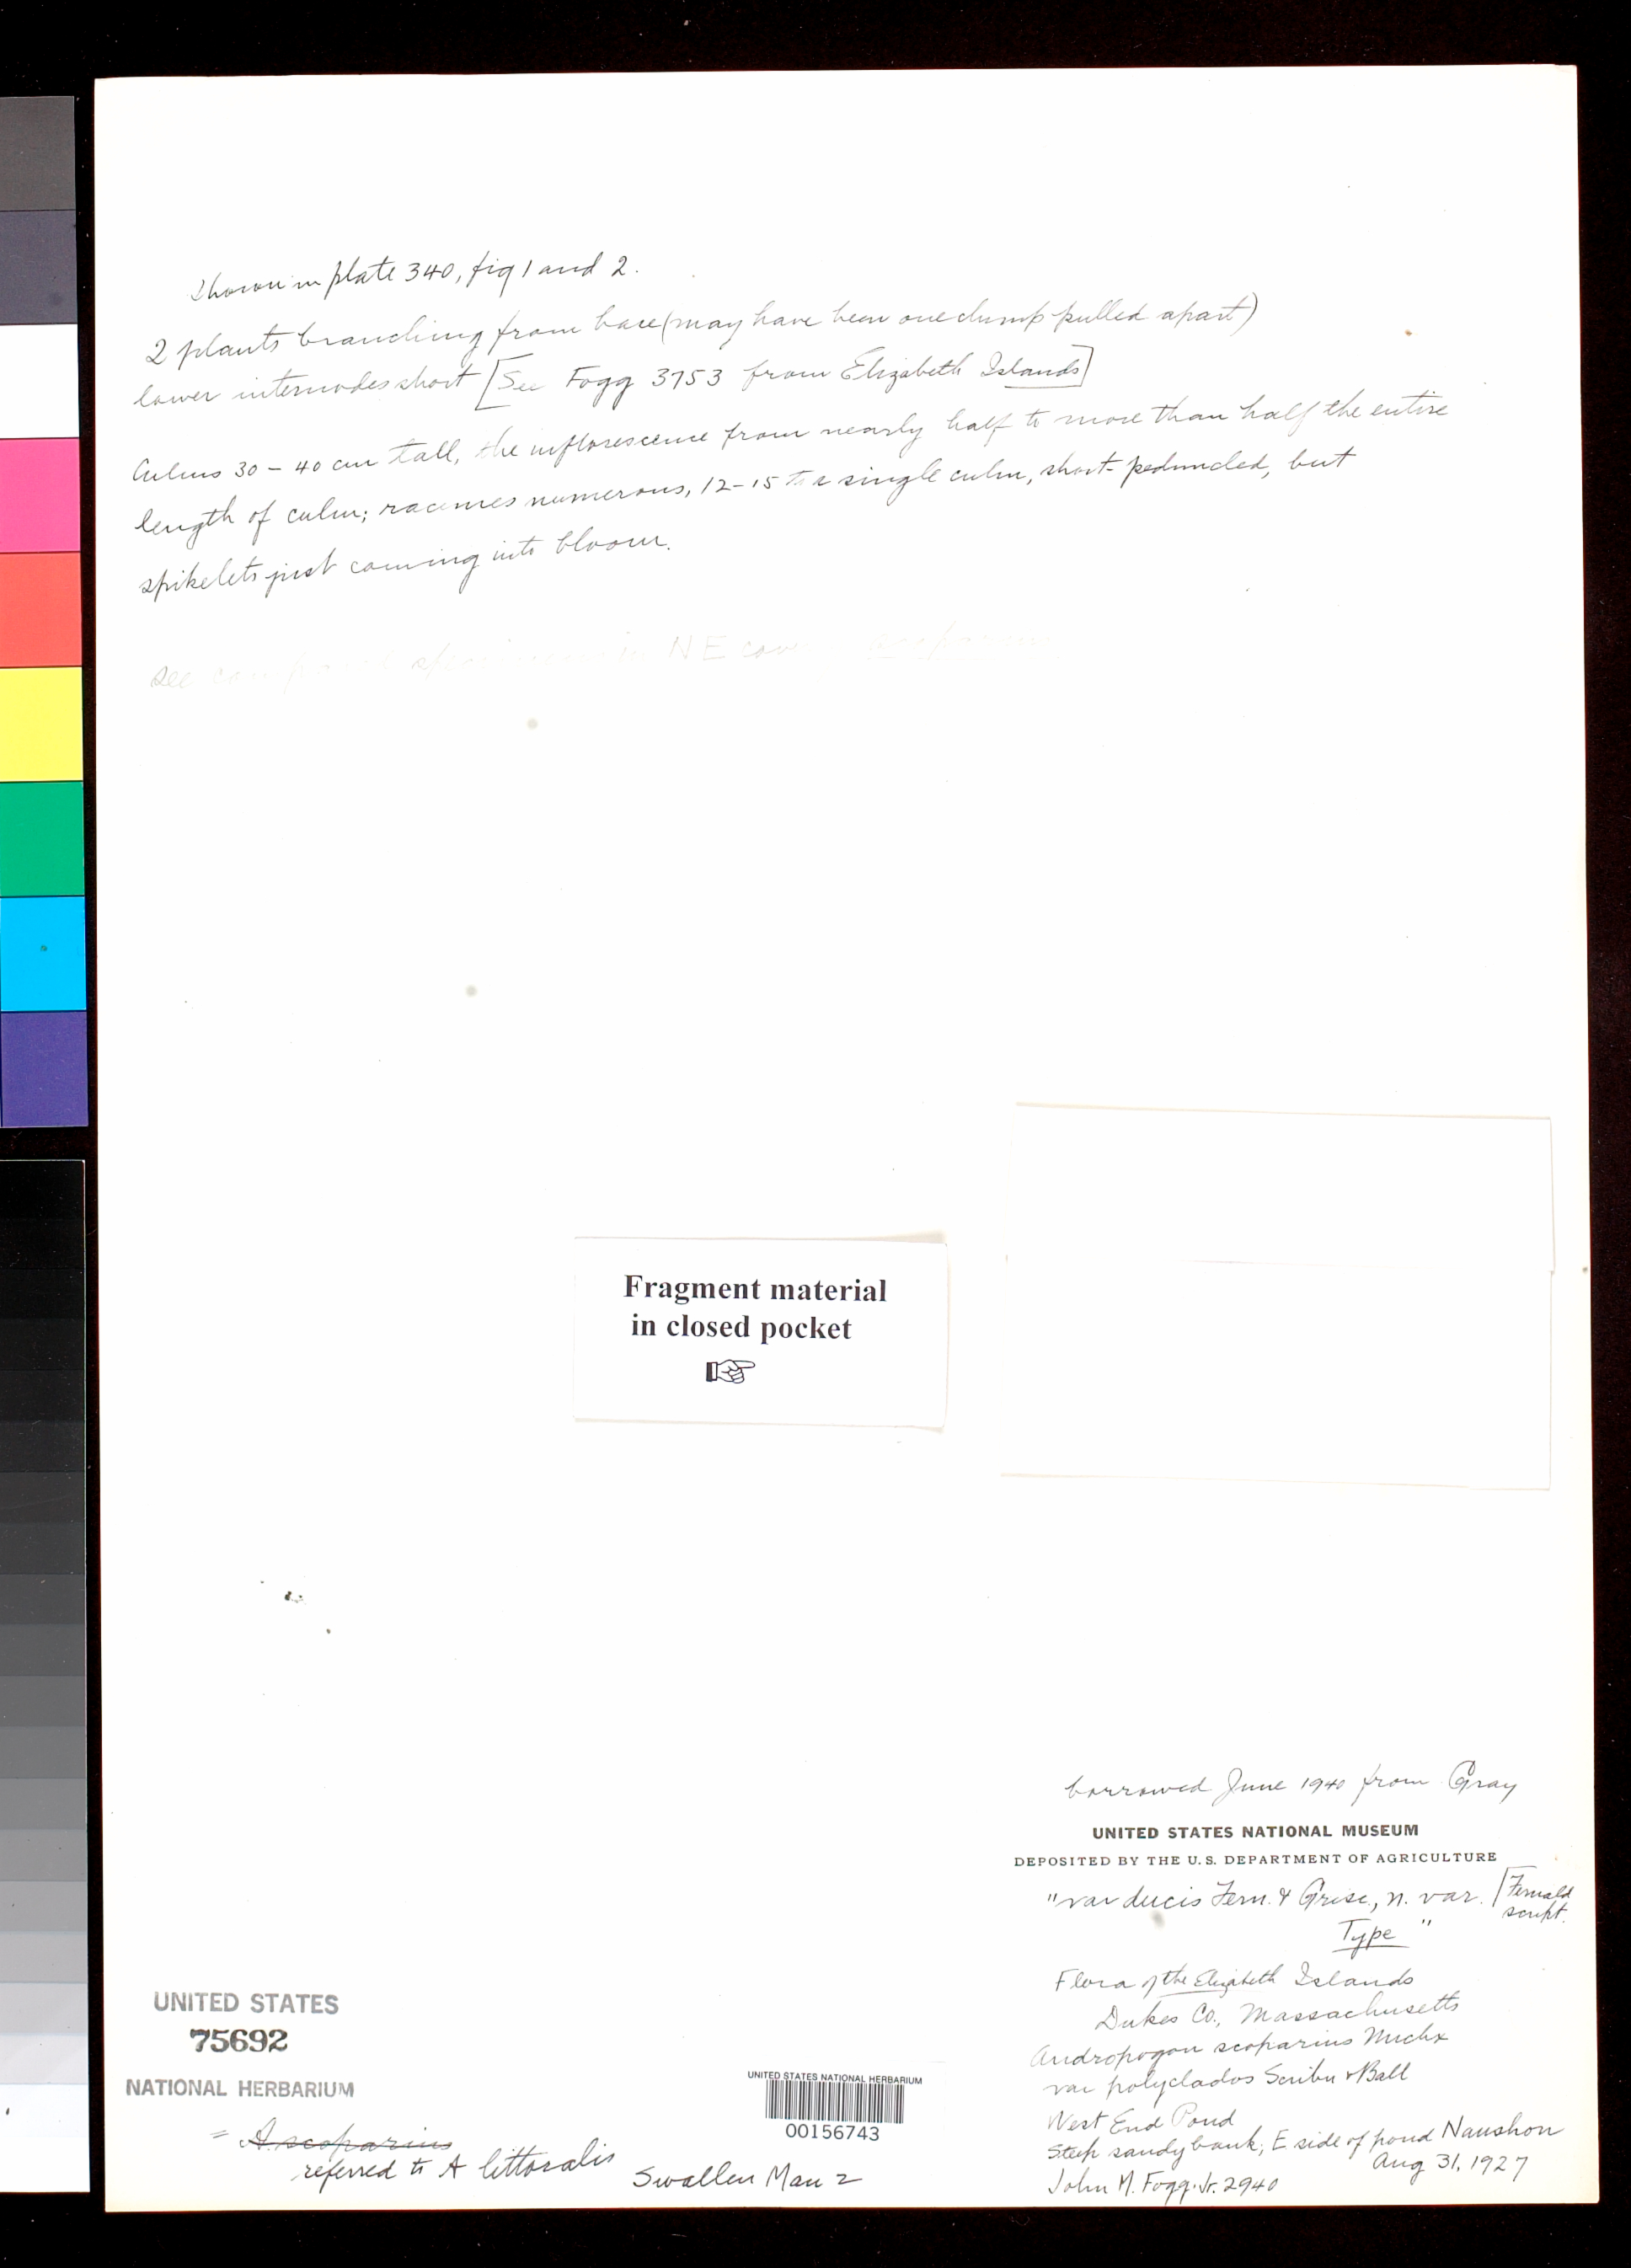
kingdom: Plantae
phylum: Tracheophyta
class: Liliopsida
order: Poales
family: Poaceae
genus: Andropogon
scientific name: Andropogon scoparius var. ducis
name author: Fernald & Griscom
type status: Type Fragment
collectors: J. Fogg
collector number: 2940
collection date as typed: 1927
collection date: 1927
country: United States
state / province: Massachusetts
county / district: Dukes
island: Elizabeth Is.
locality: Naushon, E side of west end pond, steep sandy bank.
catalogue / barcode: US 75692